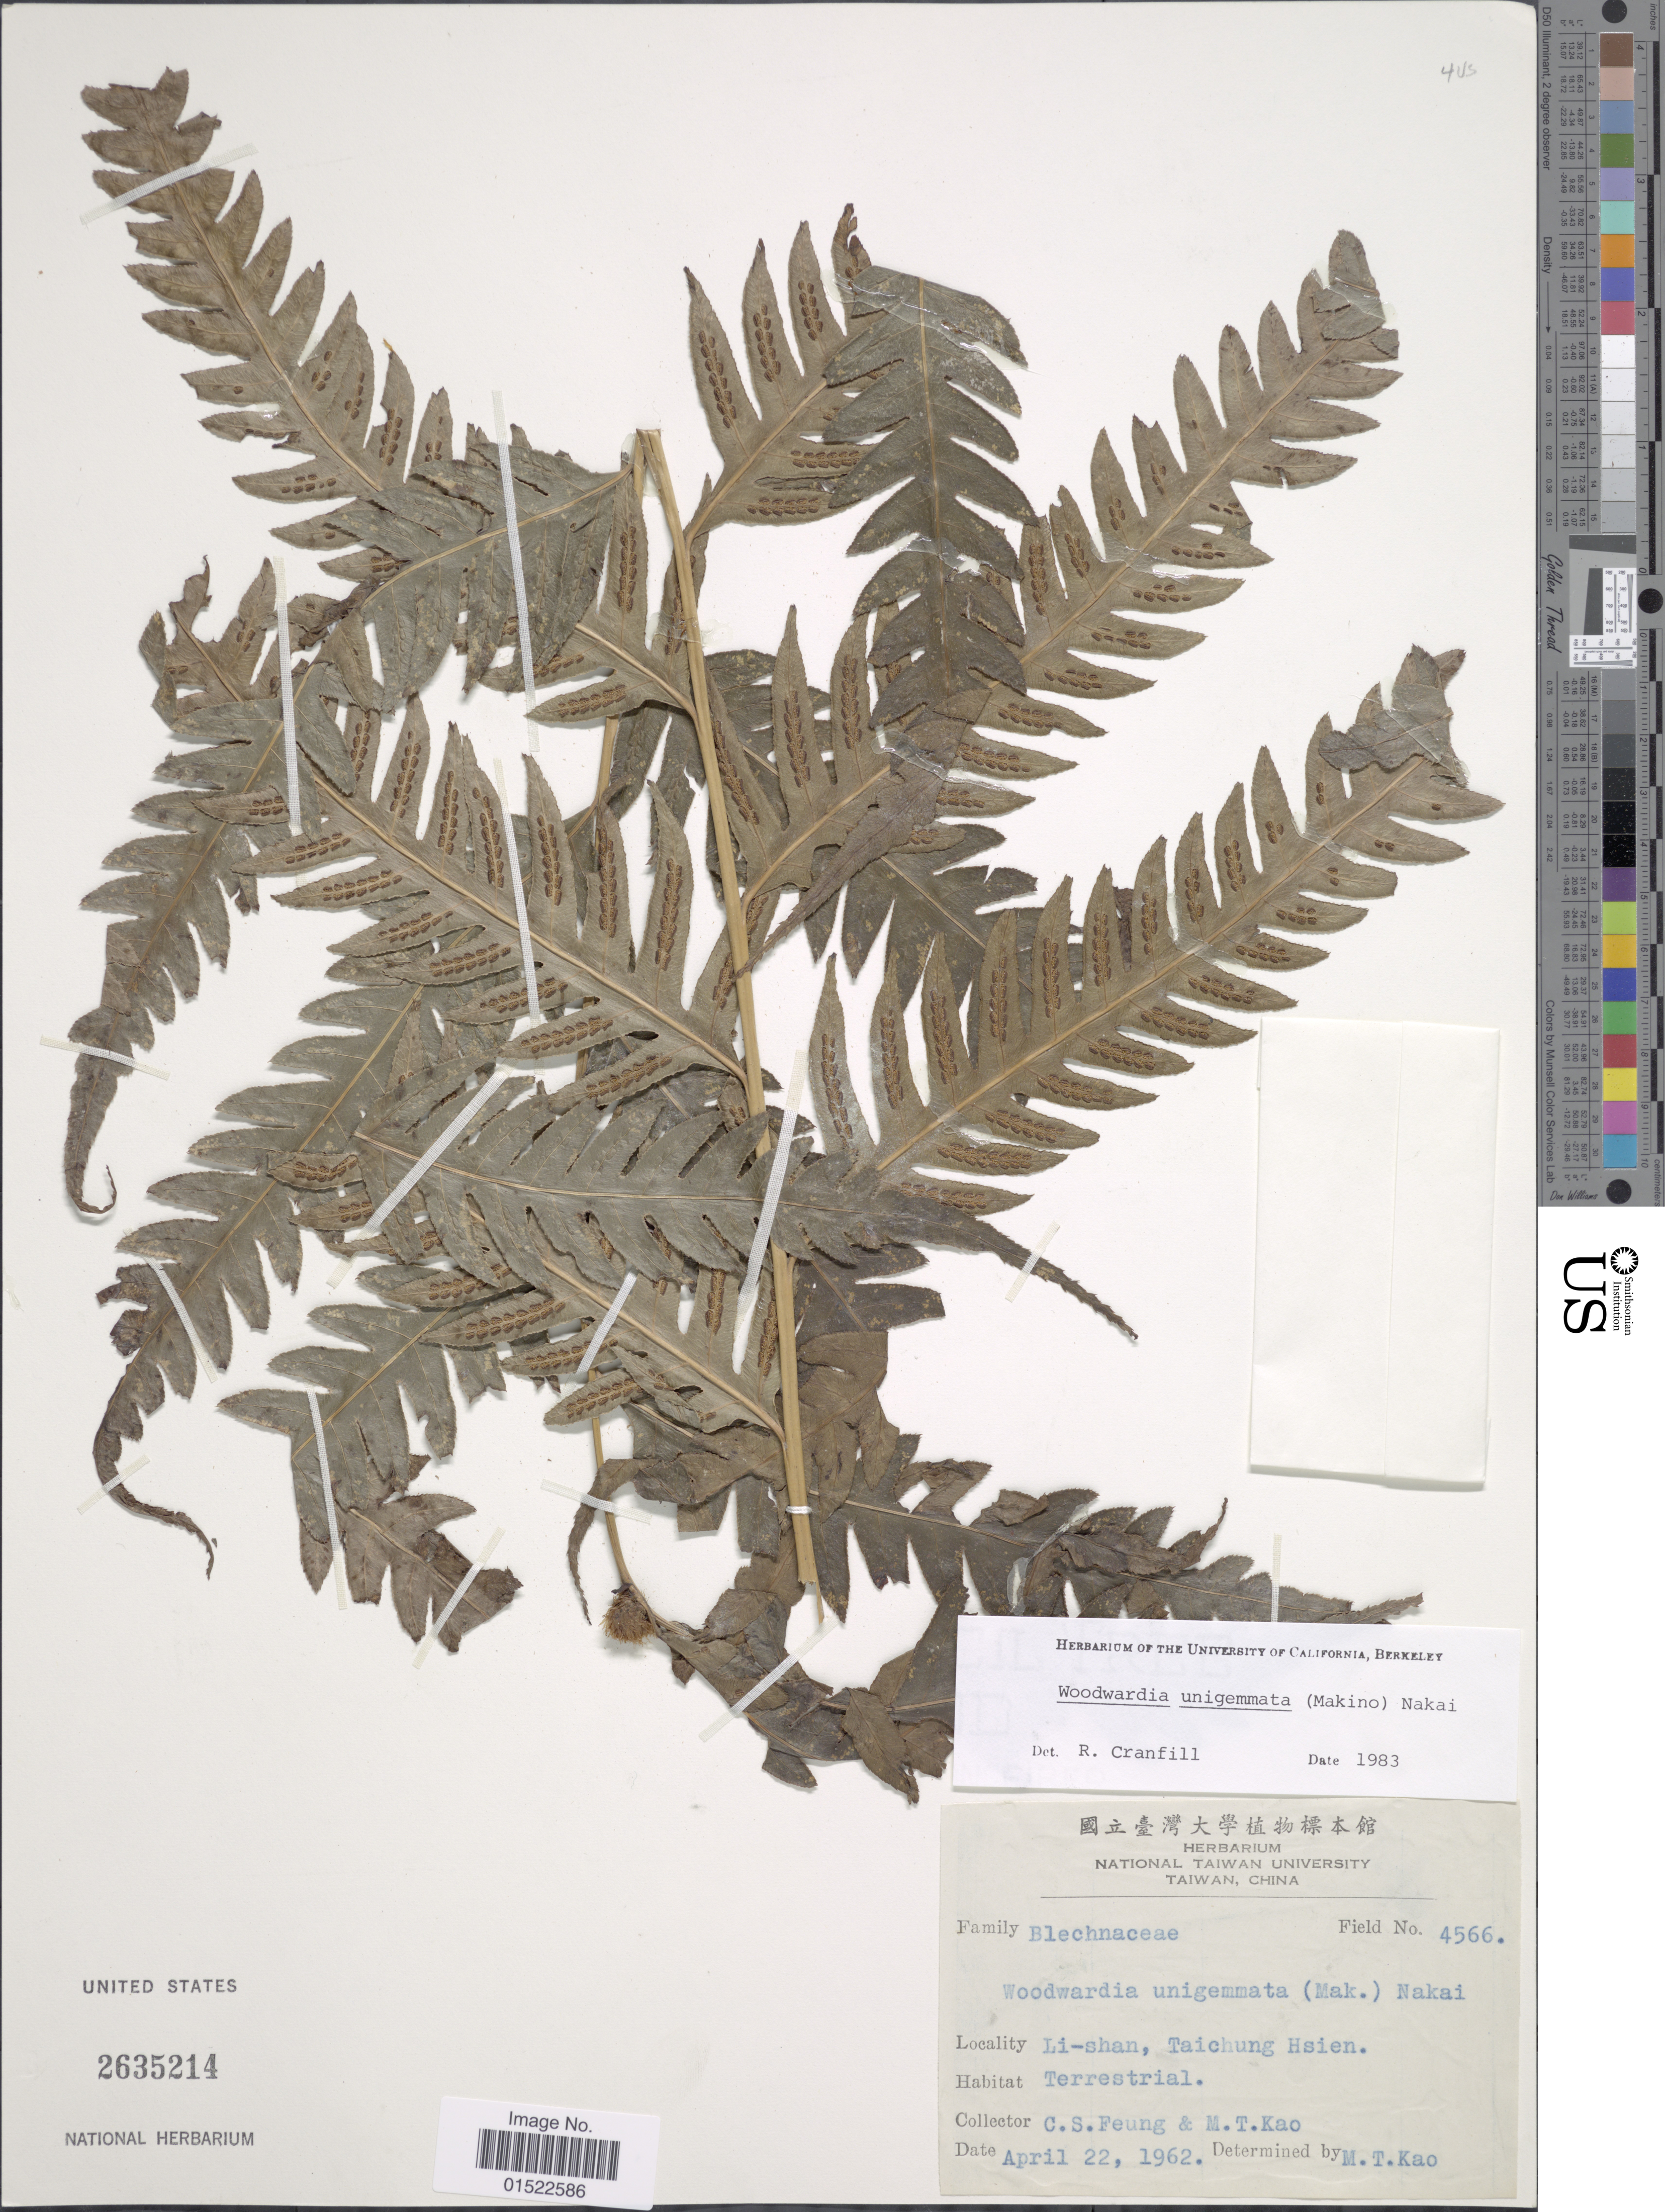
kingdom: Plantae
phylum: Tracheophyta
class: Polypodiopsida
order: Polypodiales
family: Blechnaceae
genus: Woodwardia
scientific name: Woodwardia unigemmata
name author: (Makino) Nakai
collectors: C. Feung & M. T. Kao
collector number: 4566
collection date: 1962-04-22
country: Taiwan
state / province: Taichung City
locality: Li-shan, Taichung Hsien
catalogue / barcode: US 2635214